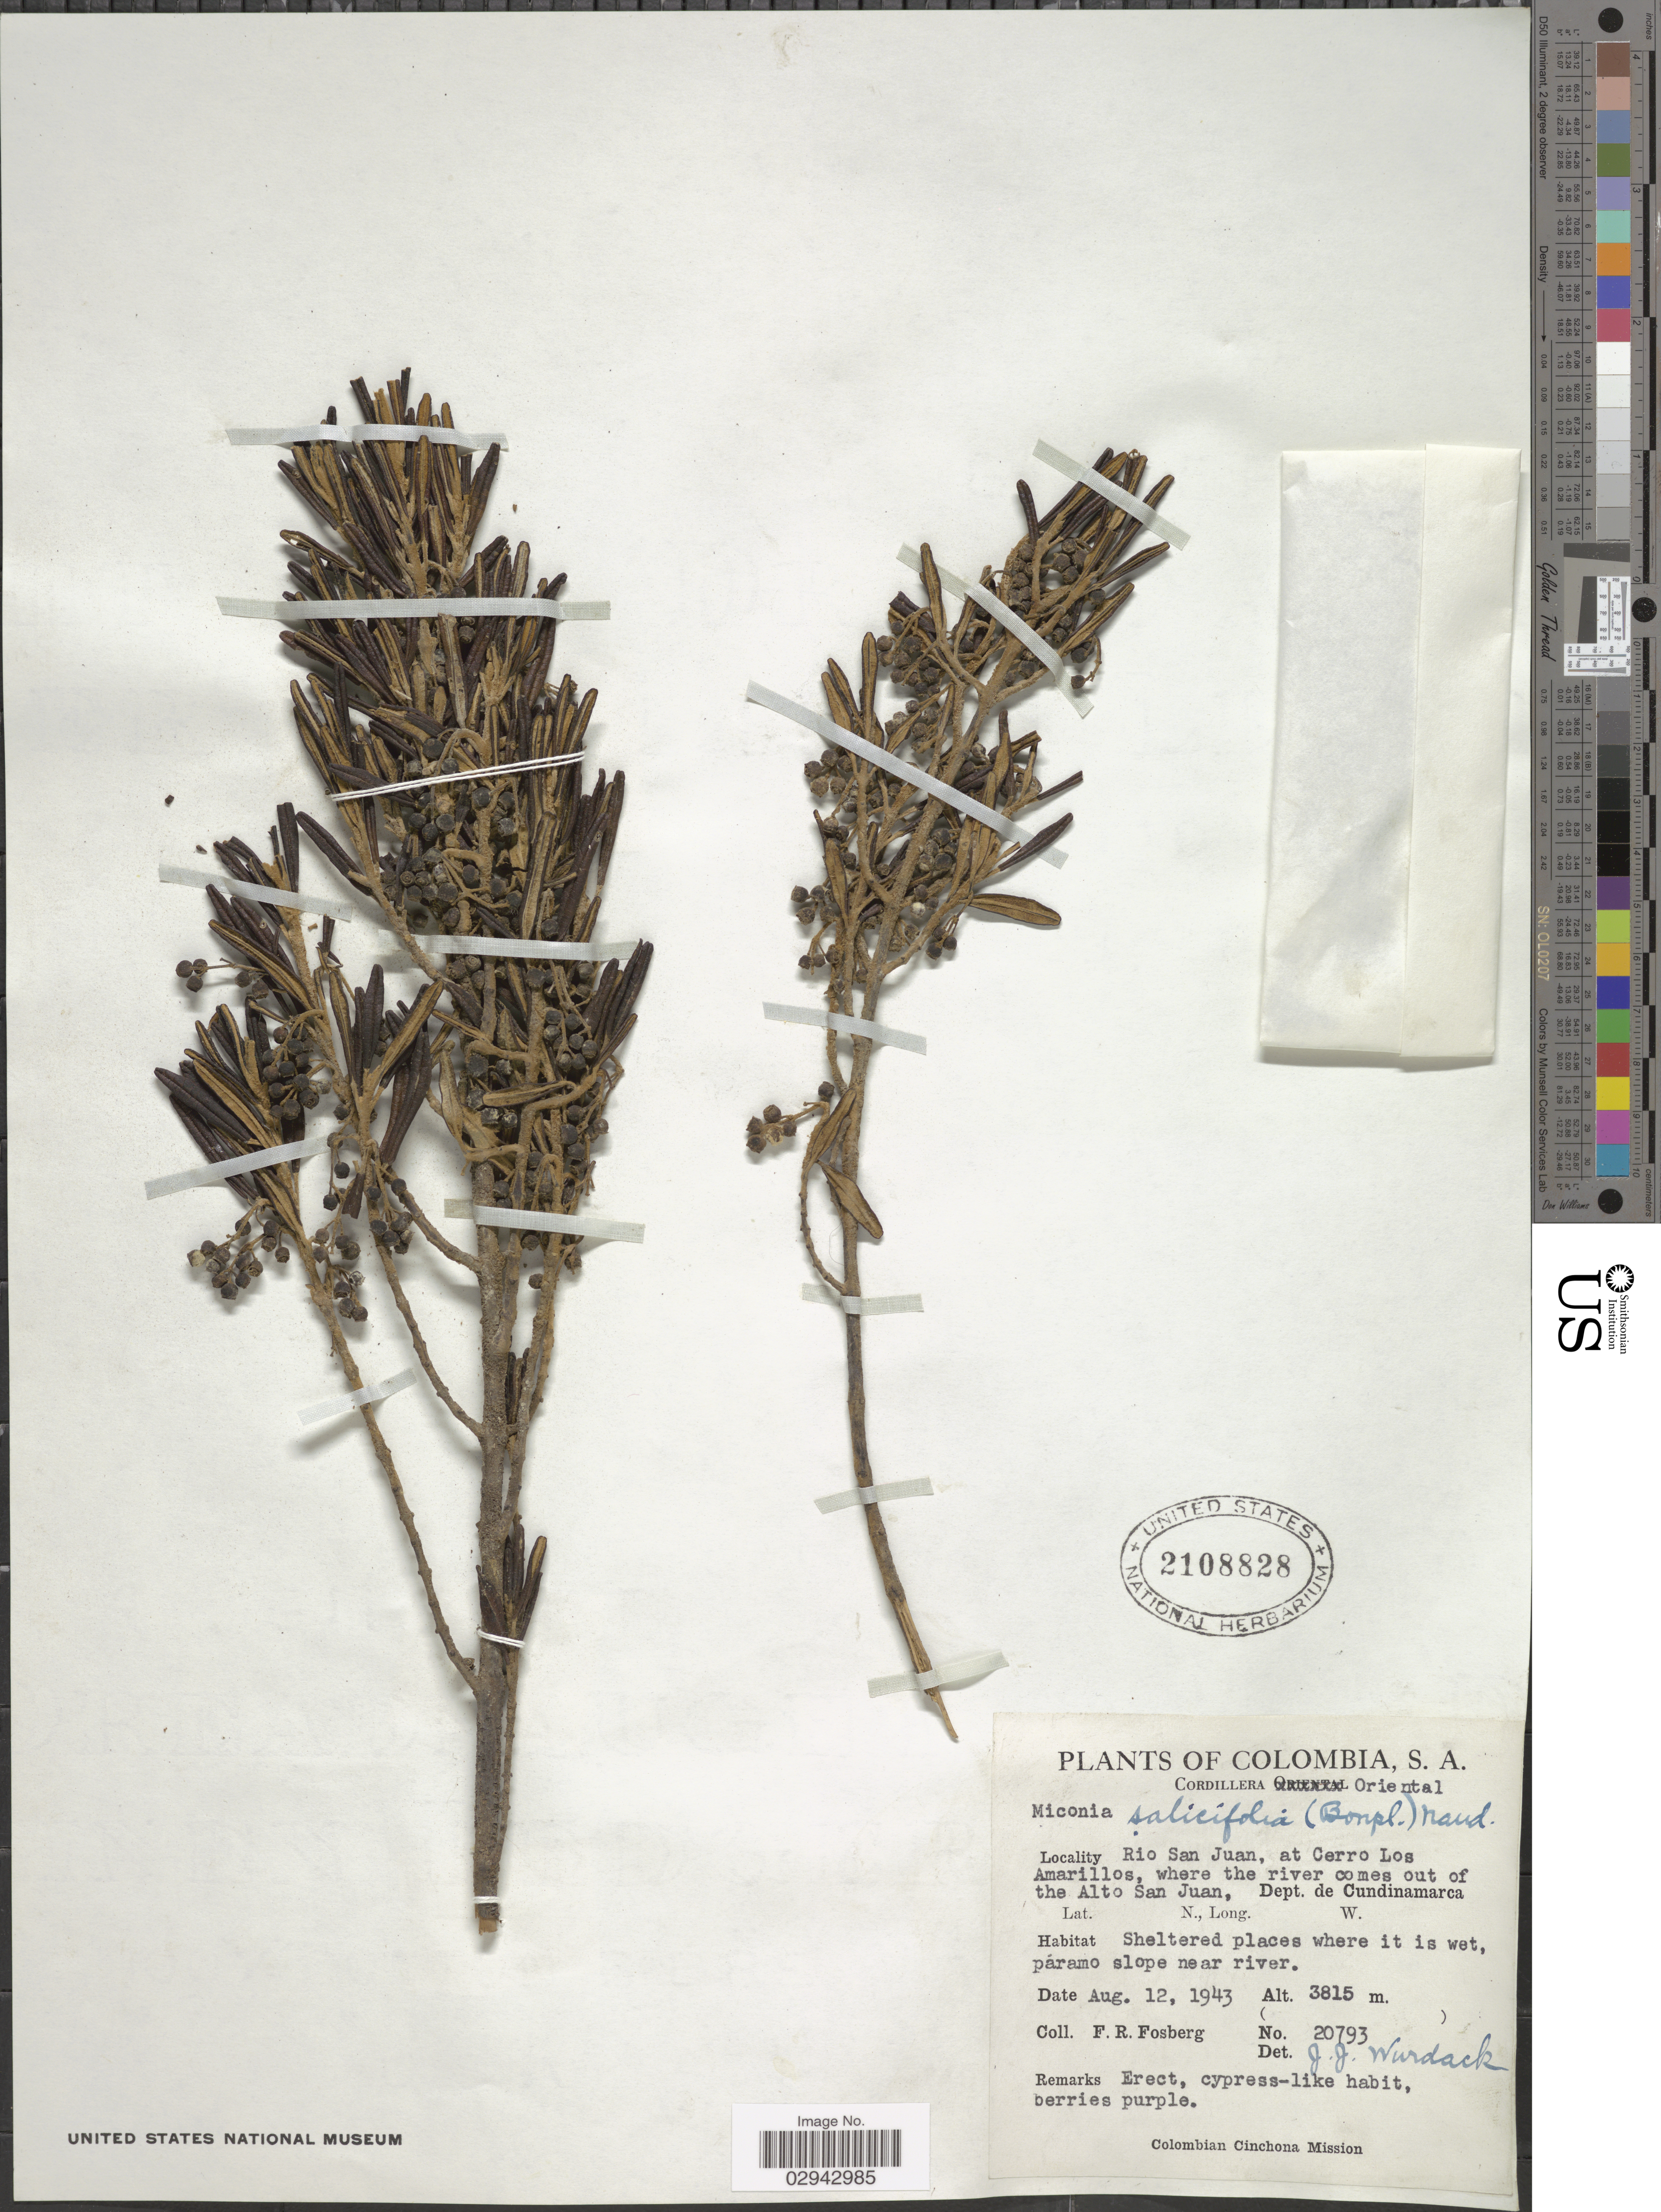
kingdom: Plantae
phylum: Tracheophyta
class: Magnoliopsida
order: Myrtales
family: Melastomataceae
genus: Miconia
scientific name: Miconia salicifolia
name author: (Bonpl.) Naudin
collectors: F. R. Fosberg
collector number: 20793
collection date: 1943-08-12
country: Colombia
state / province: Cundinamarca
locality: Cordillera Oriental. Rio San Juan, at Cerro Los Amarillos, where the river comes out of the Alto San Juan, Dept. de Cundinamarca.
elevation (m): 3815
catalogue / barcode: US 2108828